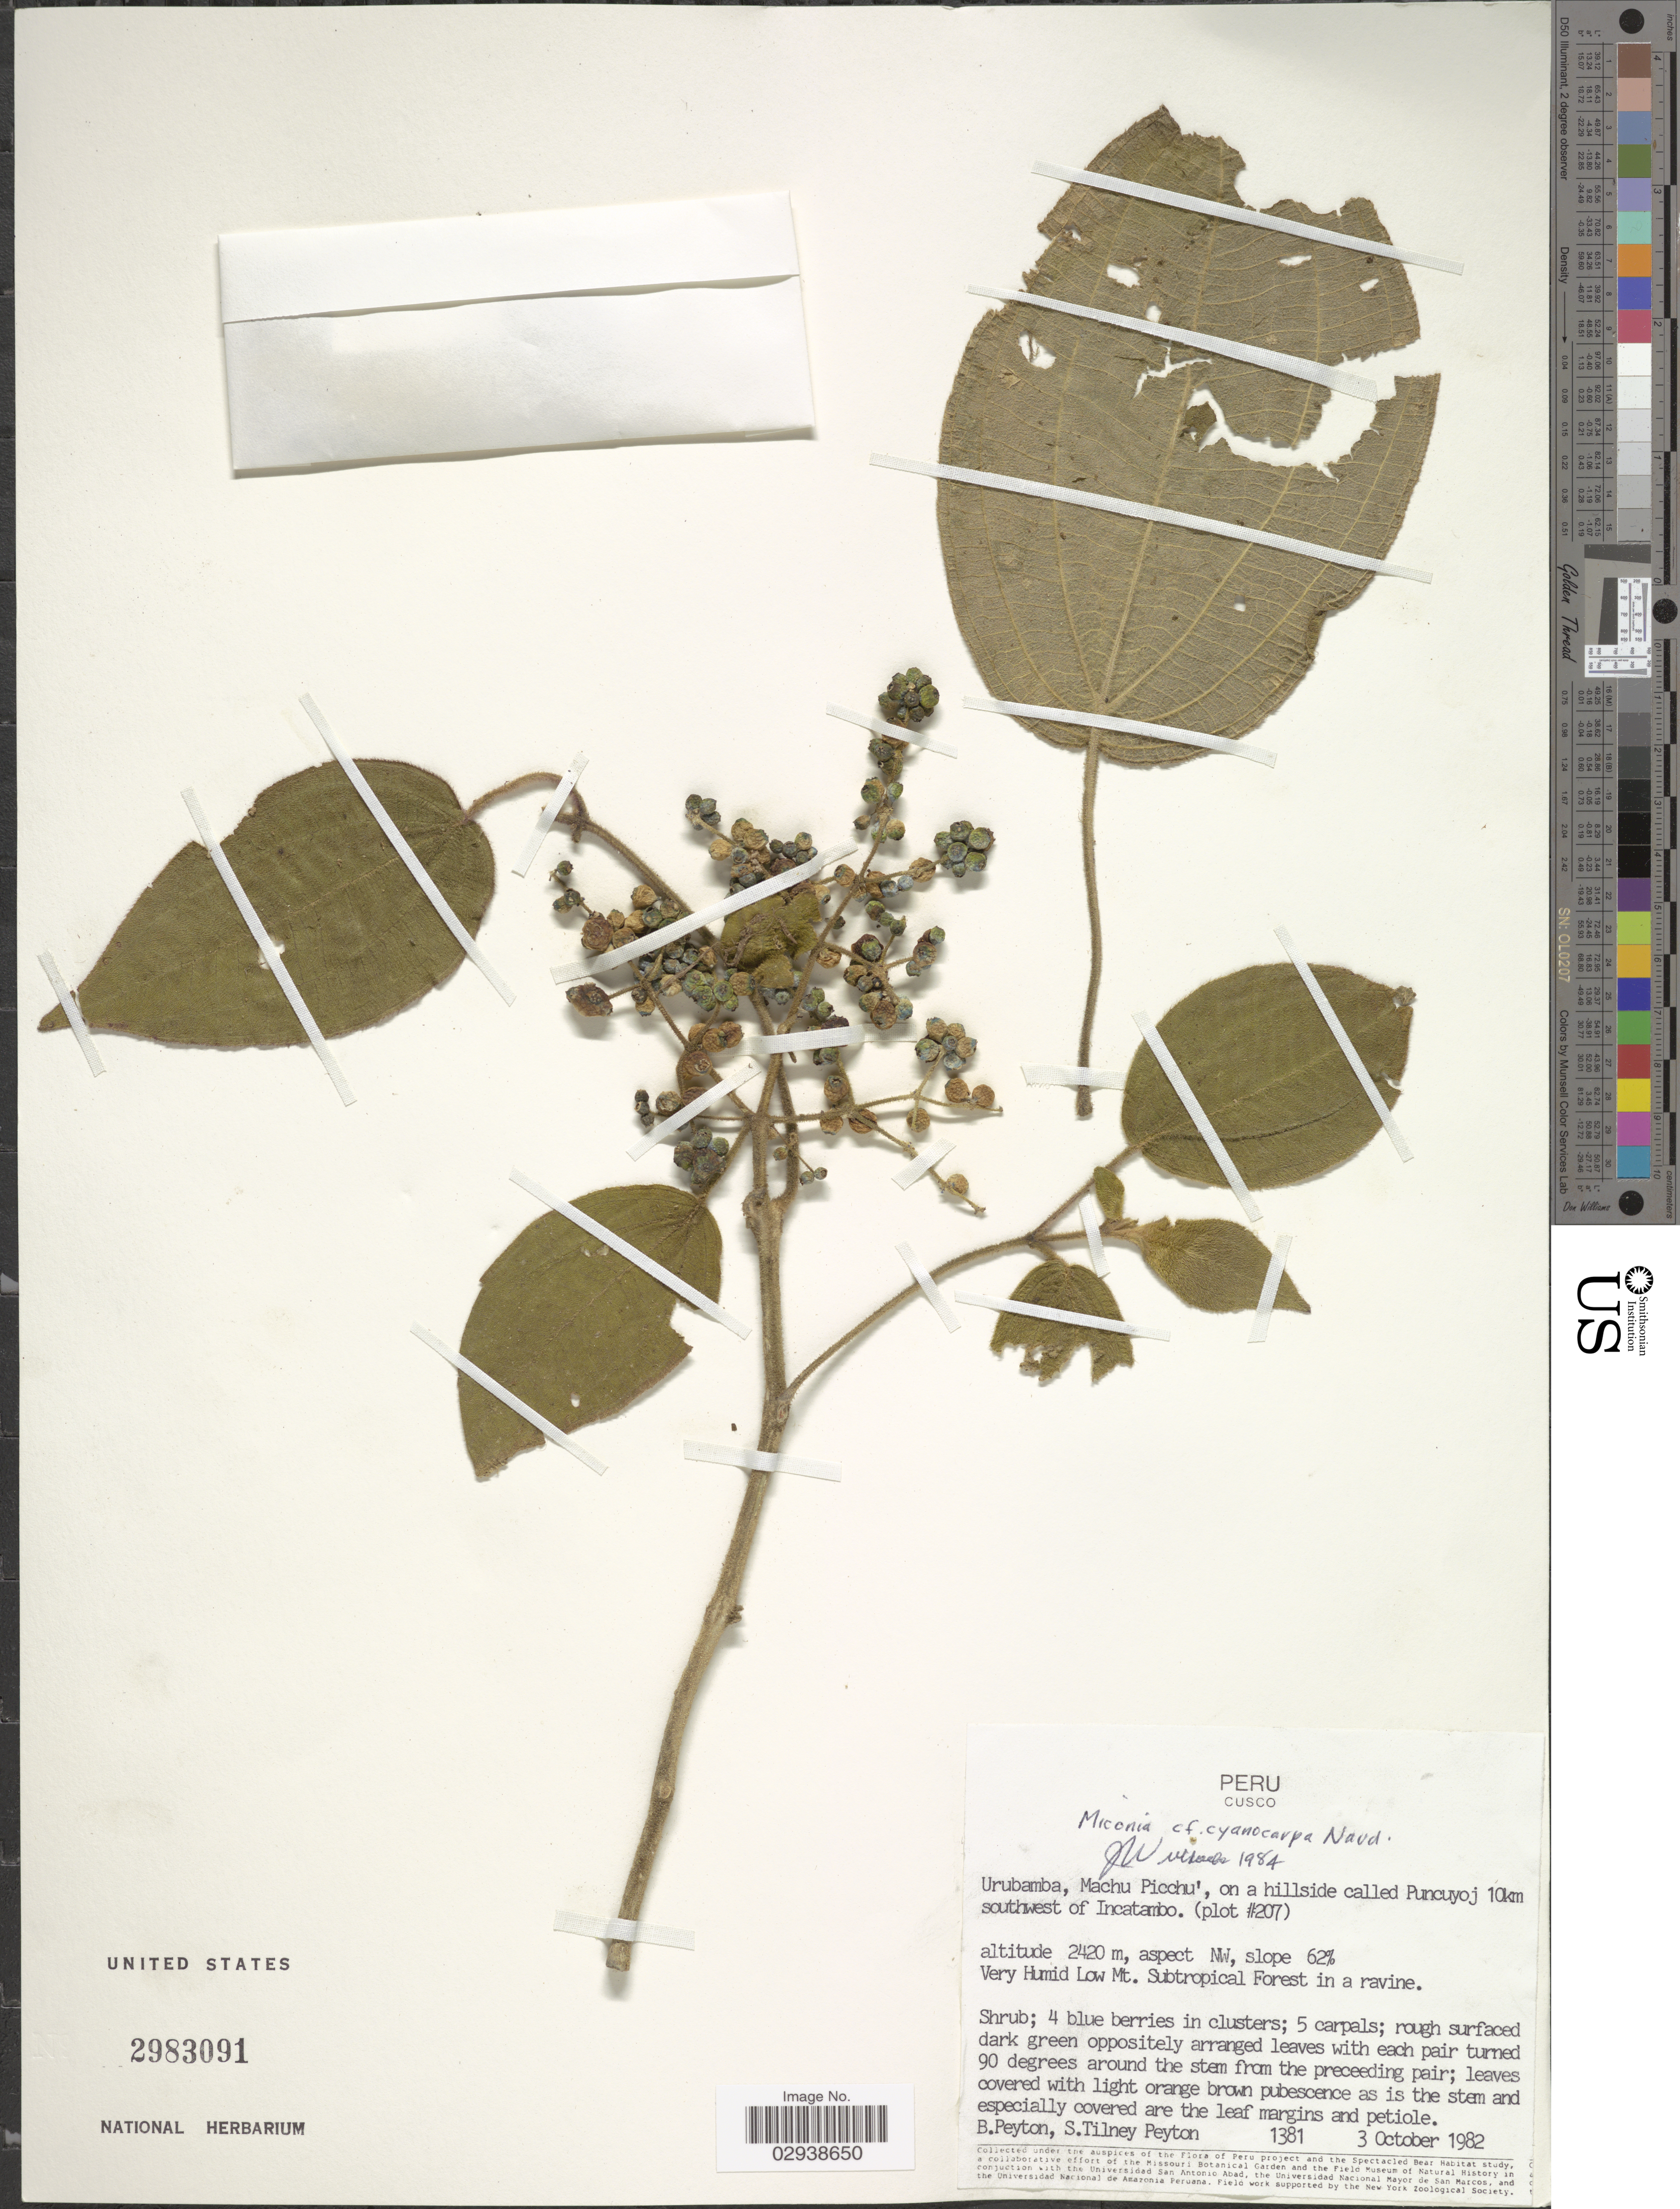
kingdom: Plantae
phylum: Tracheophyta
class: Magnoliopsida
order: Myrtales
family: Melastomataceae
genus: Miconia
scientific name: Miconia cyanocarpa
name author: Naudin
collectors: B. Peyton & S. Peyton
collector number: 1381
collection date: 1982-10-03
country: Peru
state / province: Cusco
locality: Urubamba, Machu Picchu' , on a hillside called Puncuyoj 10km southwest of Incatambo (plot #207).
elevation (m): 2420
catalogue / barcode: US 2983091